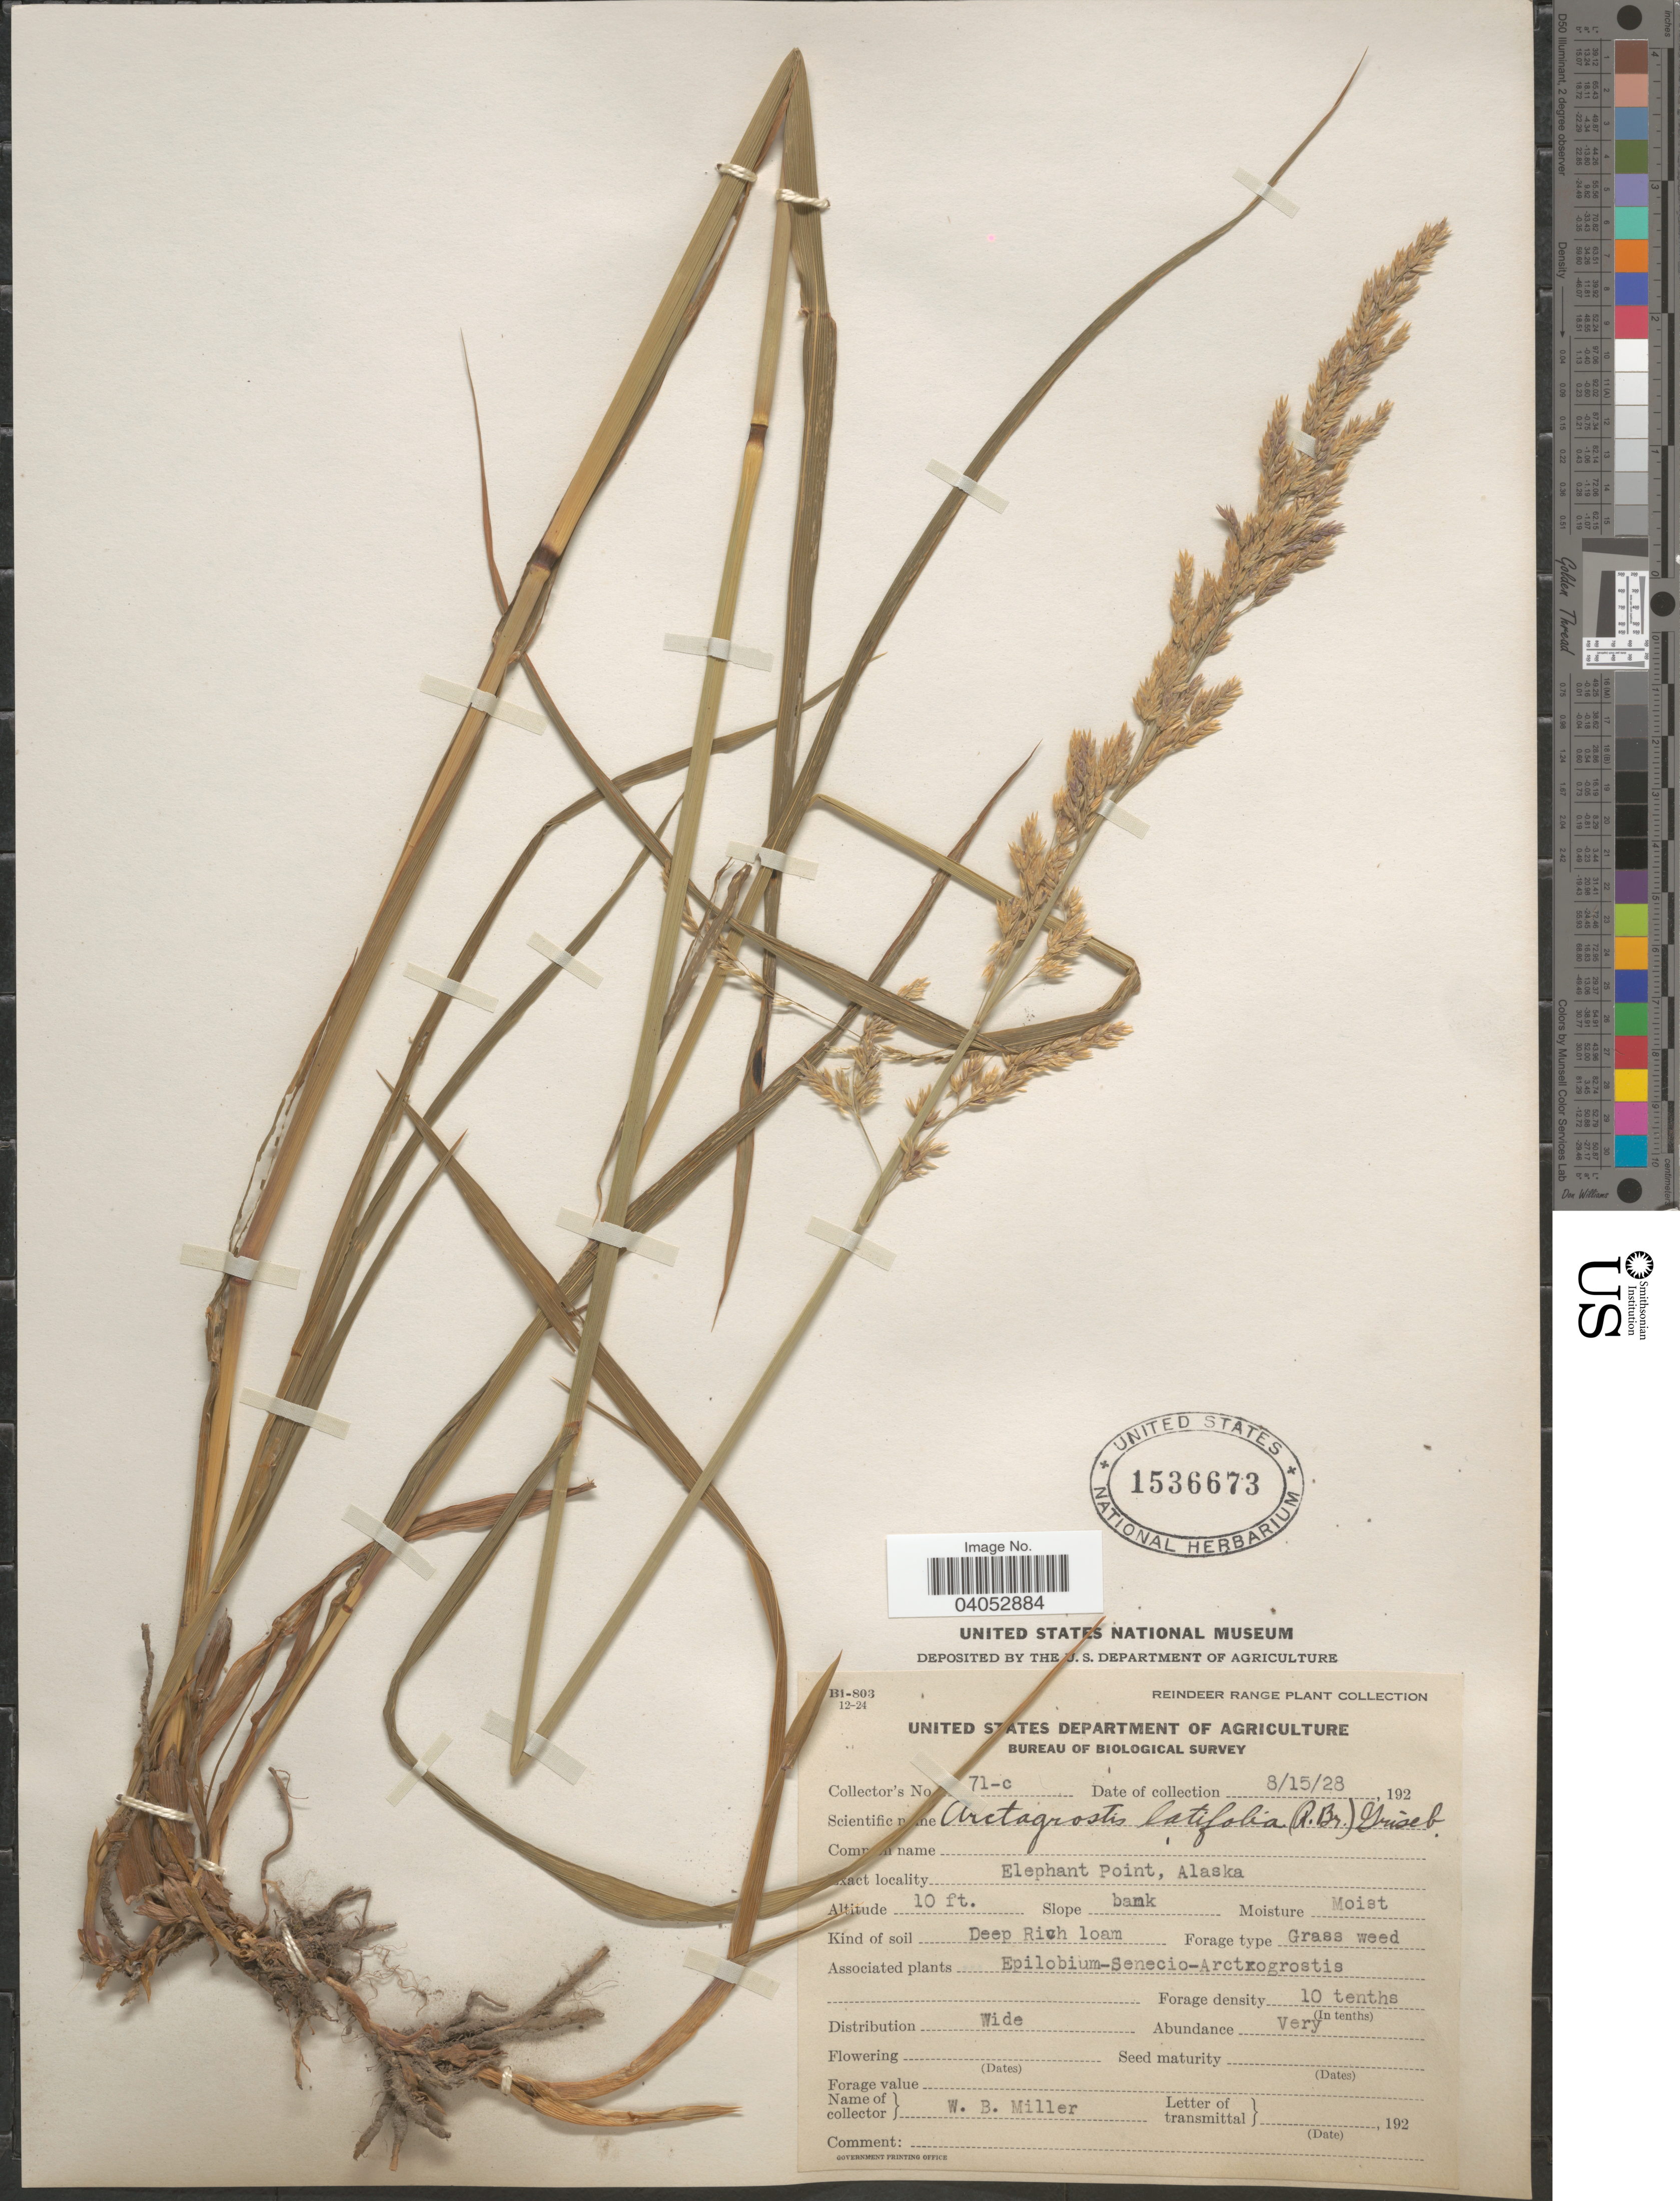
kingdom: Plantae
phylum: Tracheophyta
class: Liliopsida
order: Poales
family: Poaceae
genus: Arctagrostis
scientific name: Arctagrostis latifolia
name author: (R. Br.) Griseb.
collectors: W. Miller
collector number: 71-c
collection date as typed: Transcribed d/m/y: 15/8/82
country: United States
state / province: Alaska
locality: Elephant Point.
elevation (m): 3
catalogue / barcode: US 1536673